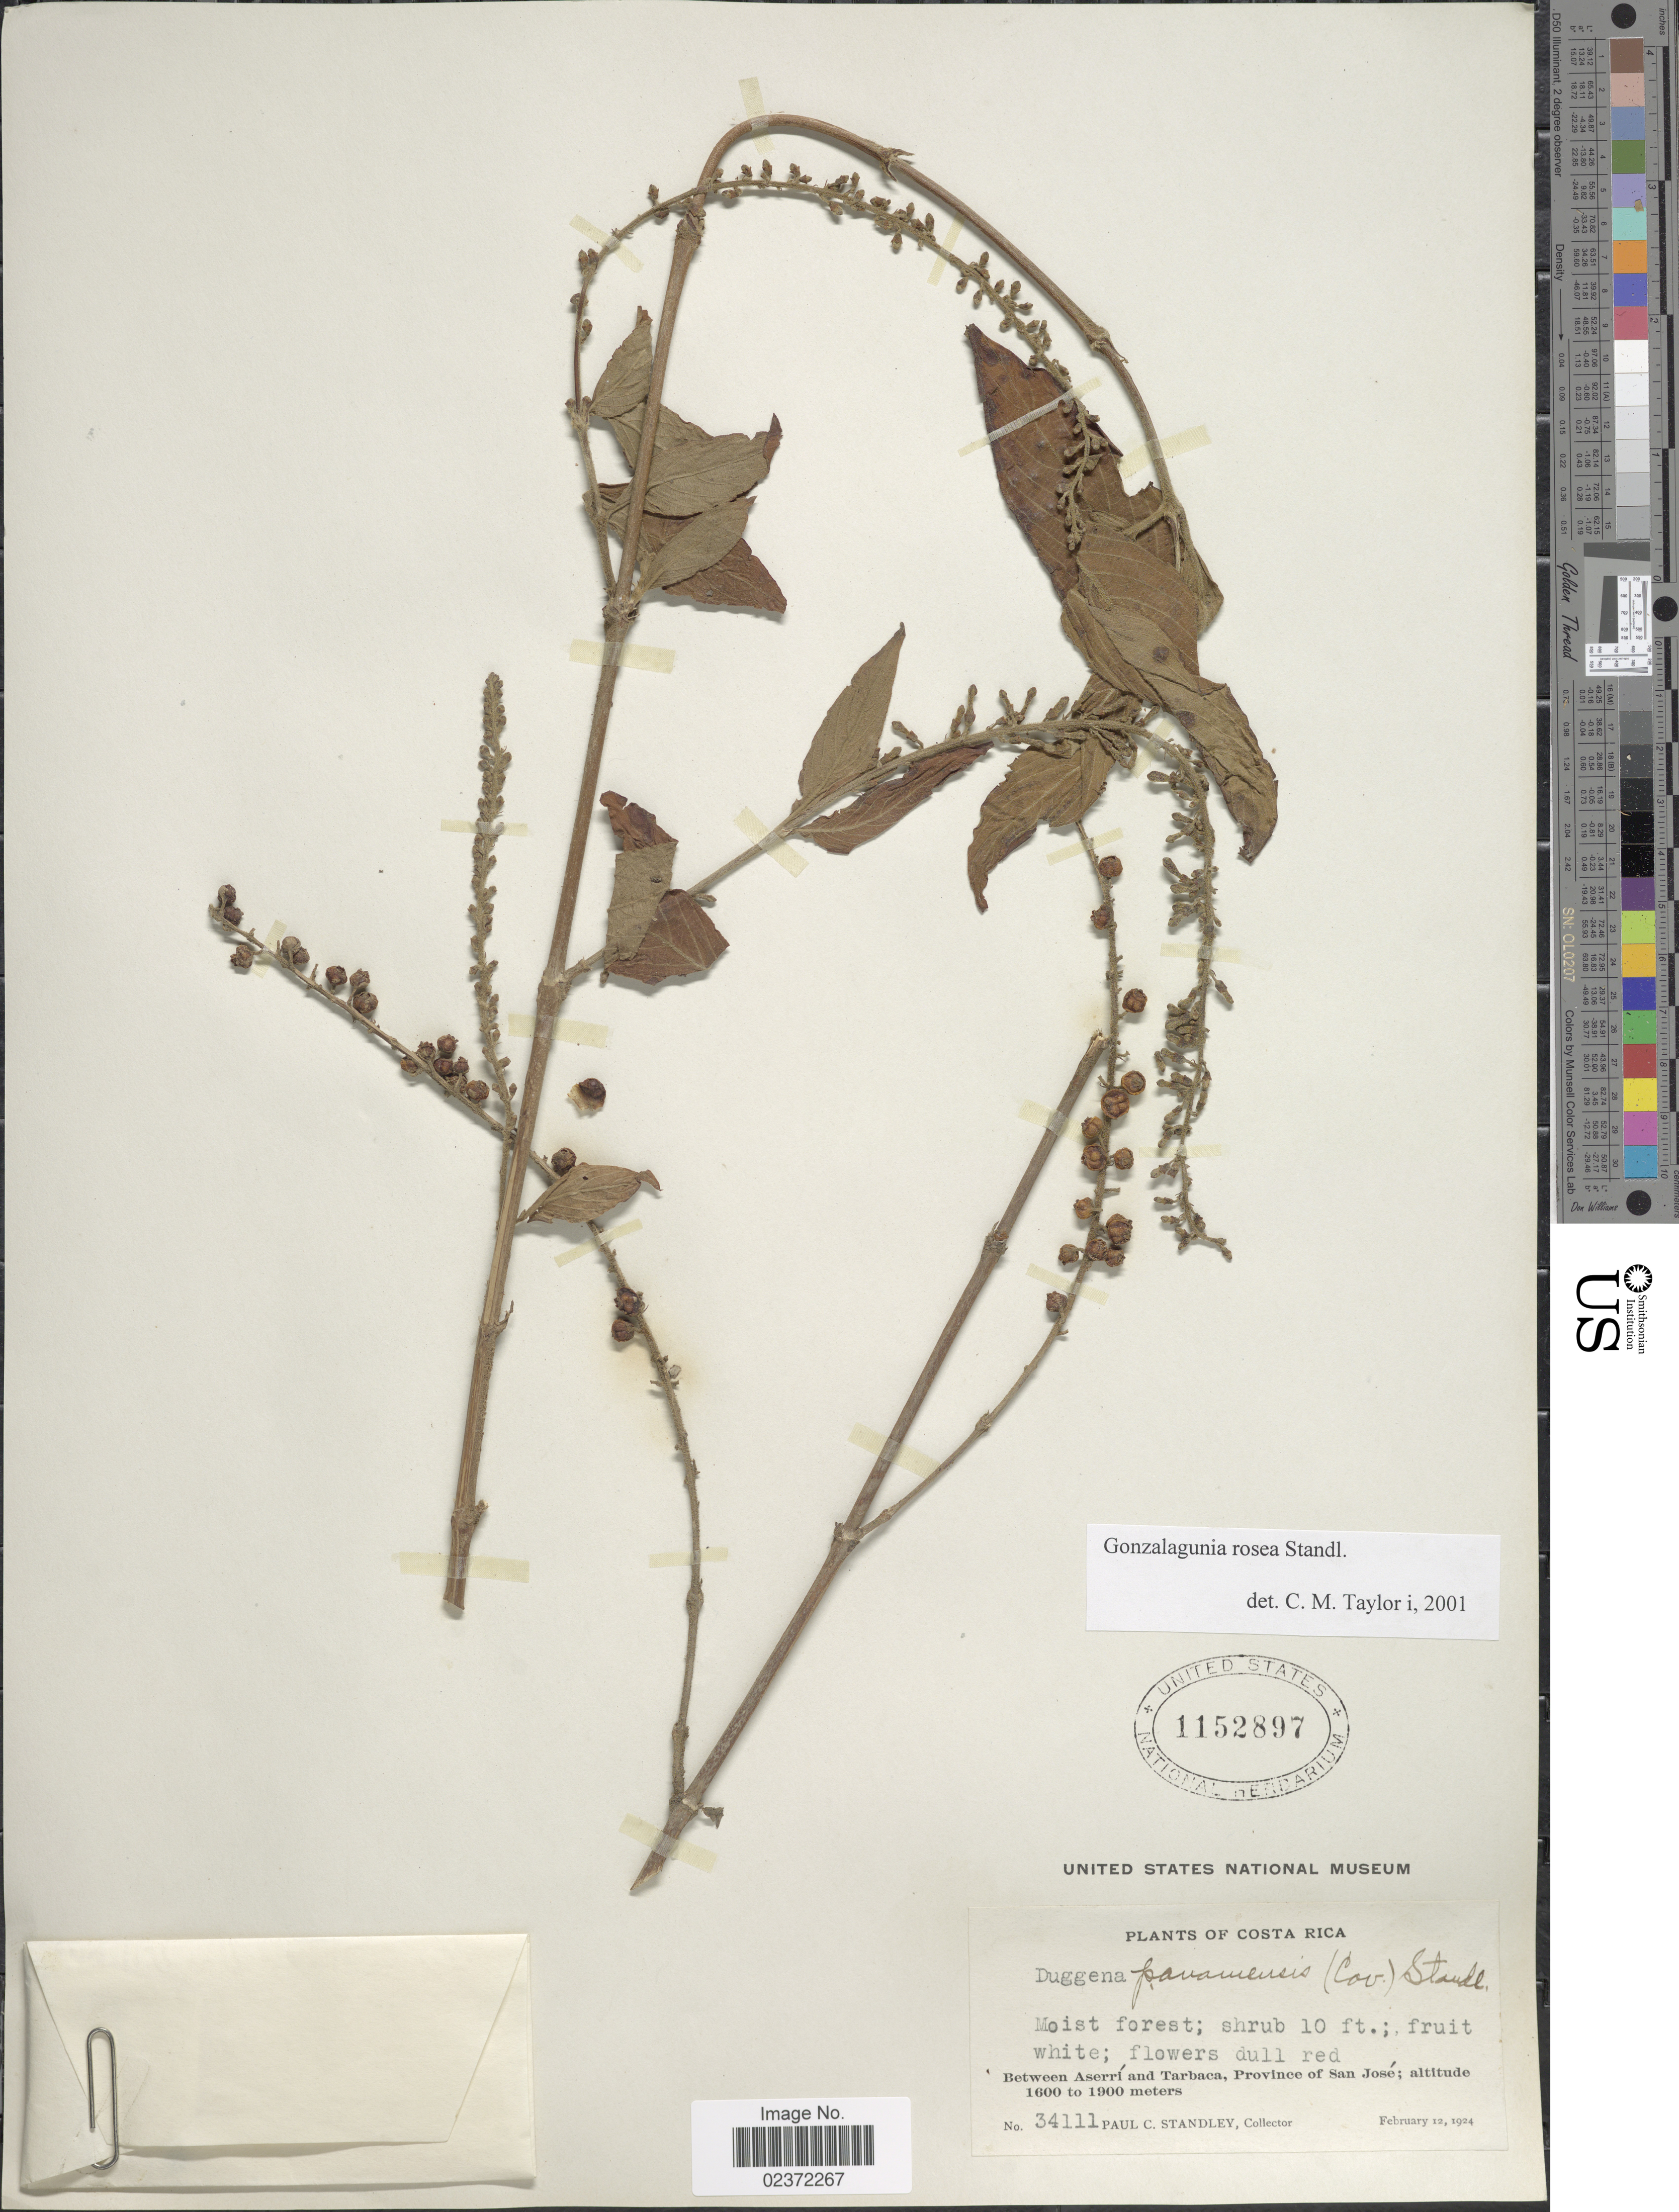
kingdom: Plantae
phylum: Tracheophyta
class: Magnoliopsida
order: Gentianales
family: Rubiaceae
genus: Gonzalagunia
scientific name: Gonzalagunia rosea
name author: Standl.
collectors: P. C. Standley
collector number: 34111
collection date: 1924-02-12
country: Costa Rica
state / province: San José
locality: Between Aserri and Tarbaca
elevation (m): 1600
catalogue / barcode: US 1152897